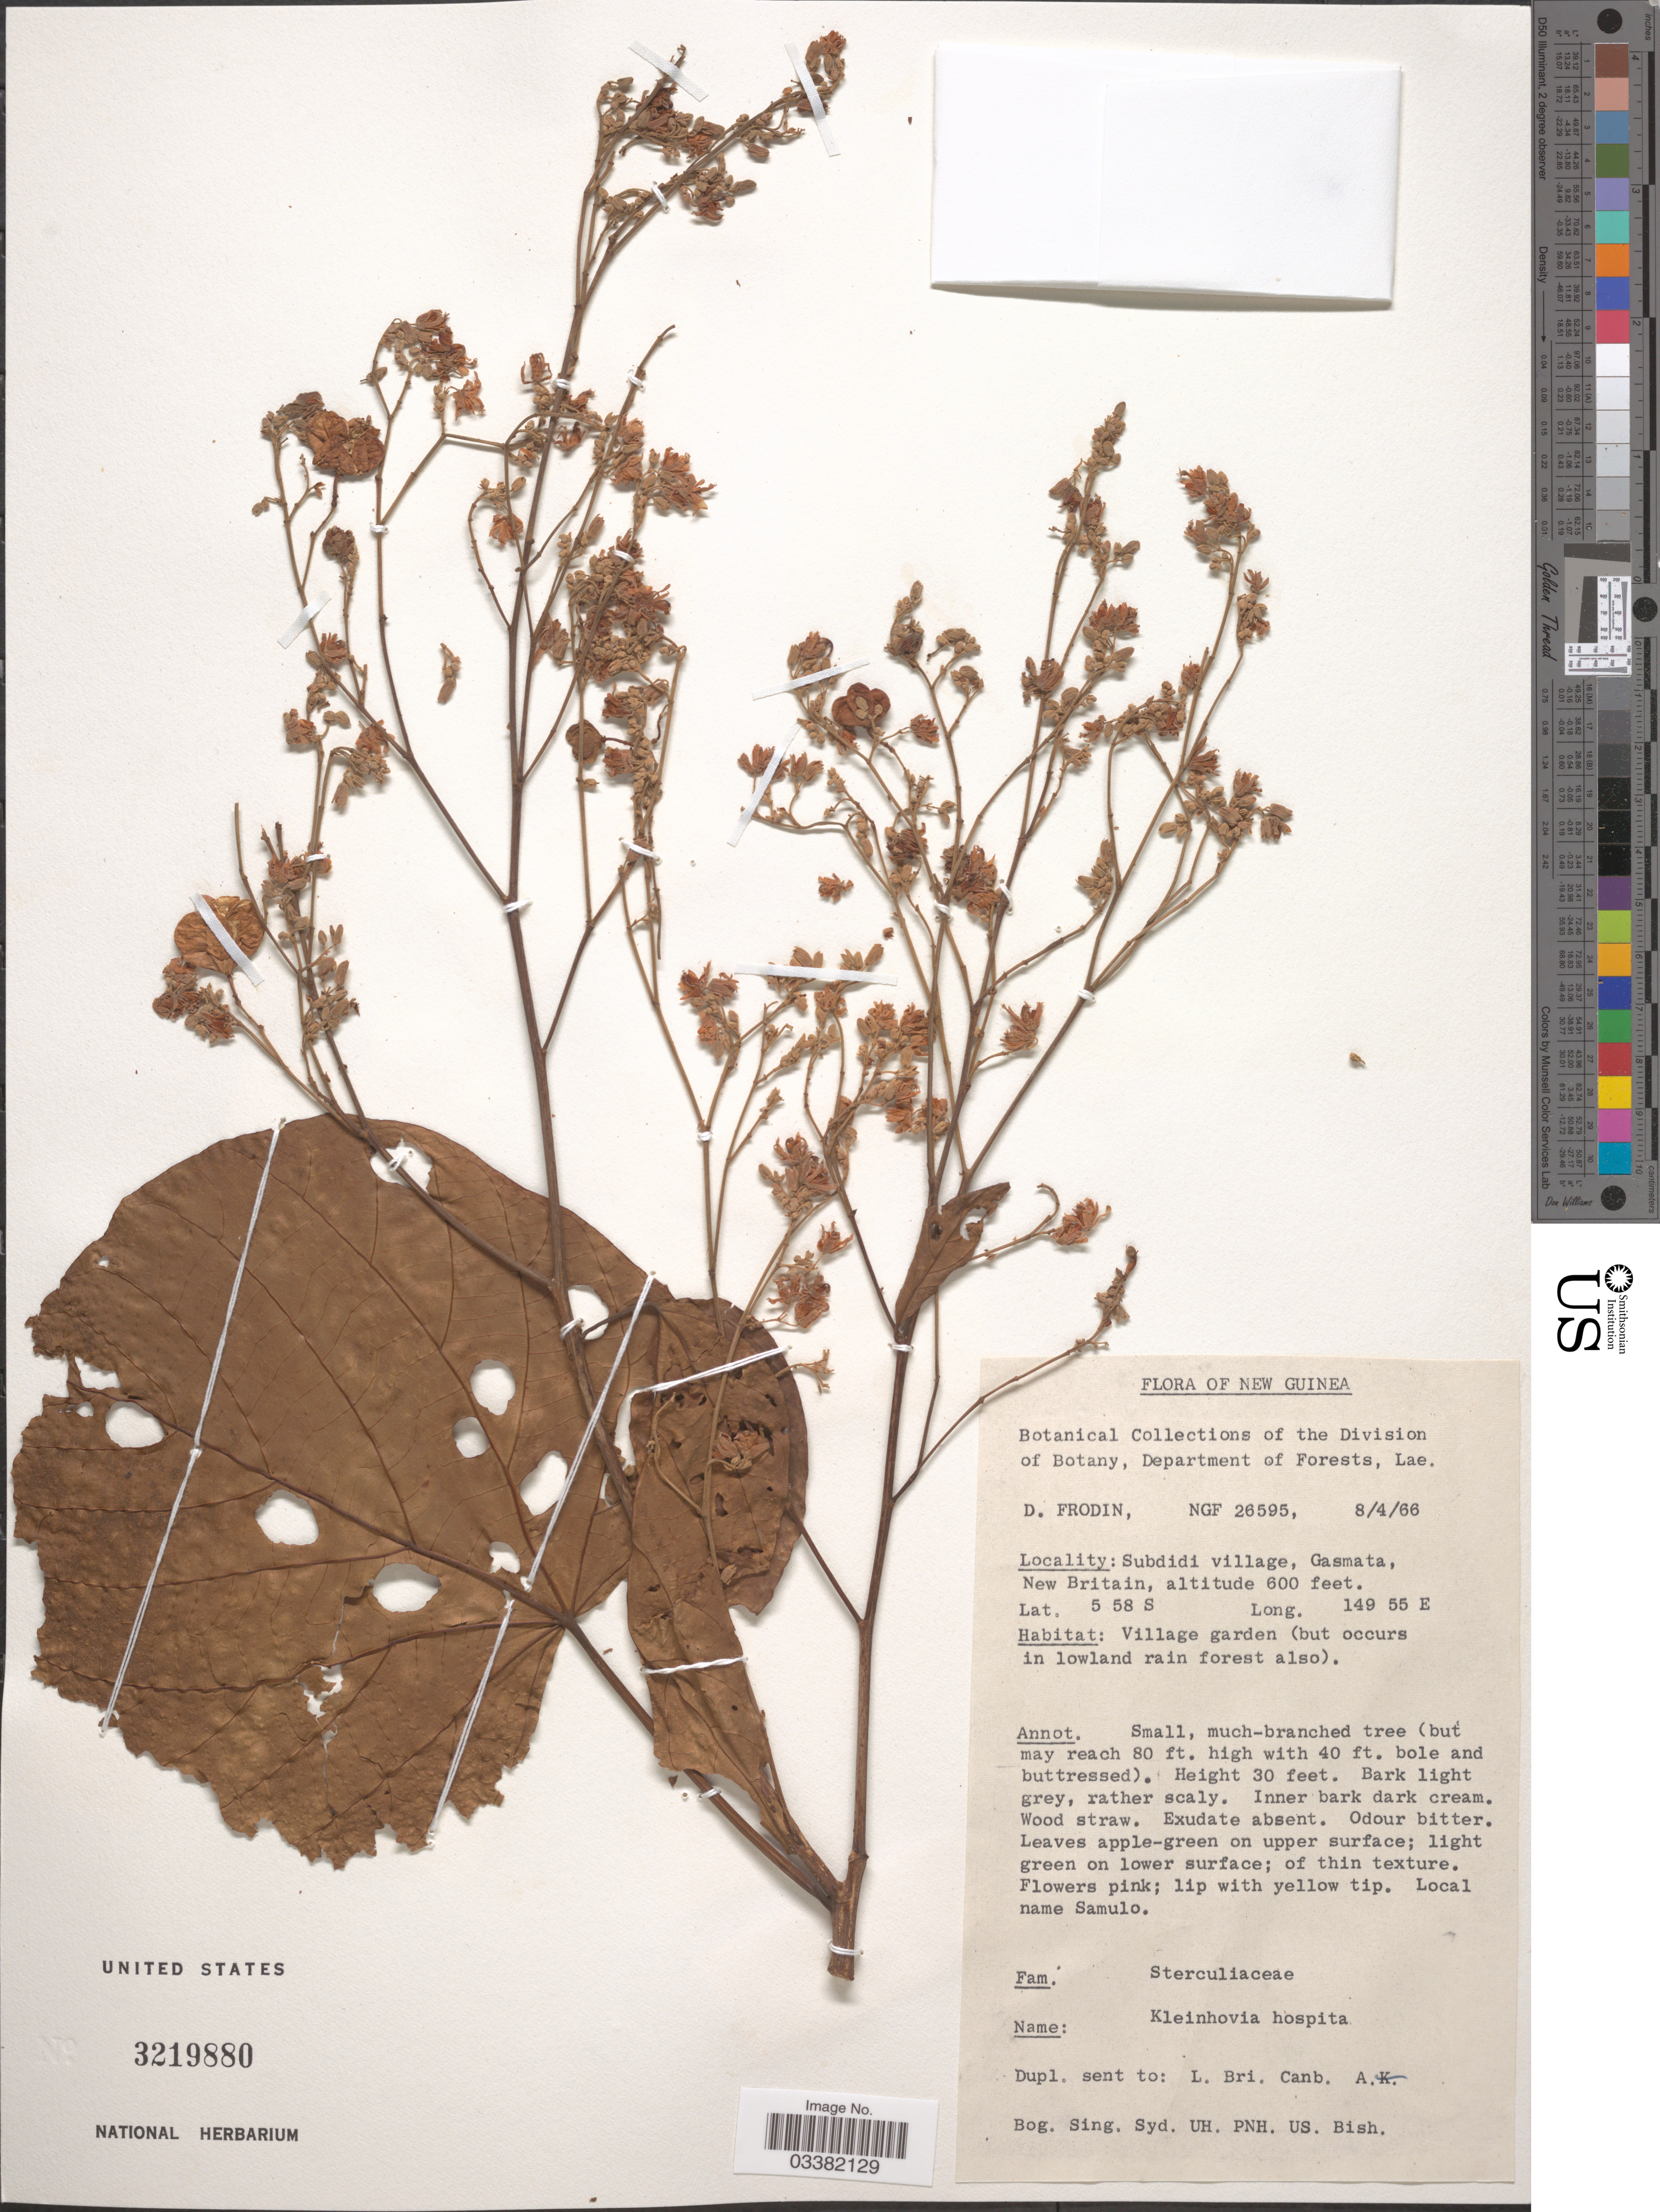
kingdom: Plantae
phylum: Tracheophyta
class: Magnoliopsida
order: Malvales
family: Malvaceae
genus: Kleinhovia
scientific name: Kleinhovia hospita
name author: L.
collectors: D. G. Frodin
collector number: NGF26595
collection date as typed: Transcribed d/m/y: 8/4/66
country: Papua New Guinea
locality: New Guinea. Subdidi village, Gasmata, New Britain.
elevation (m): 183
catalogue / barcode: US 3219880